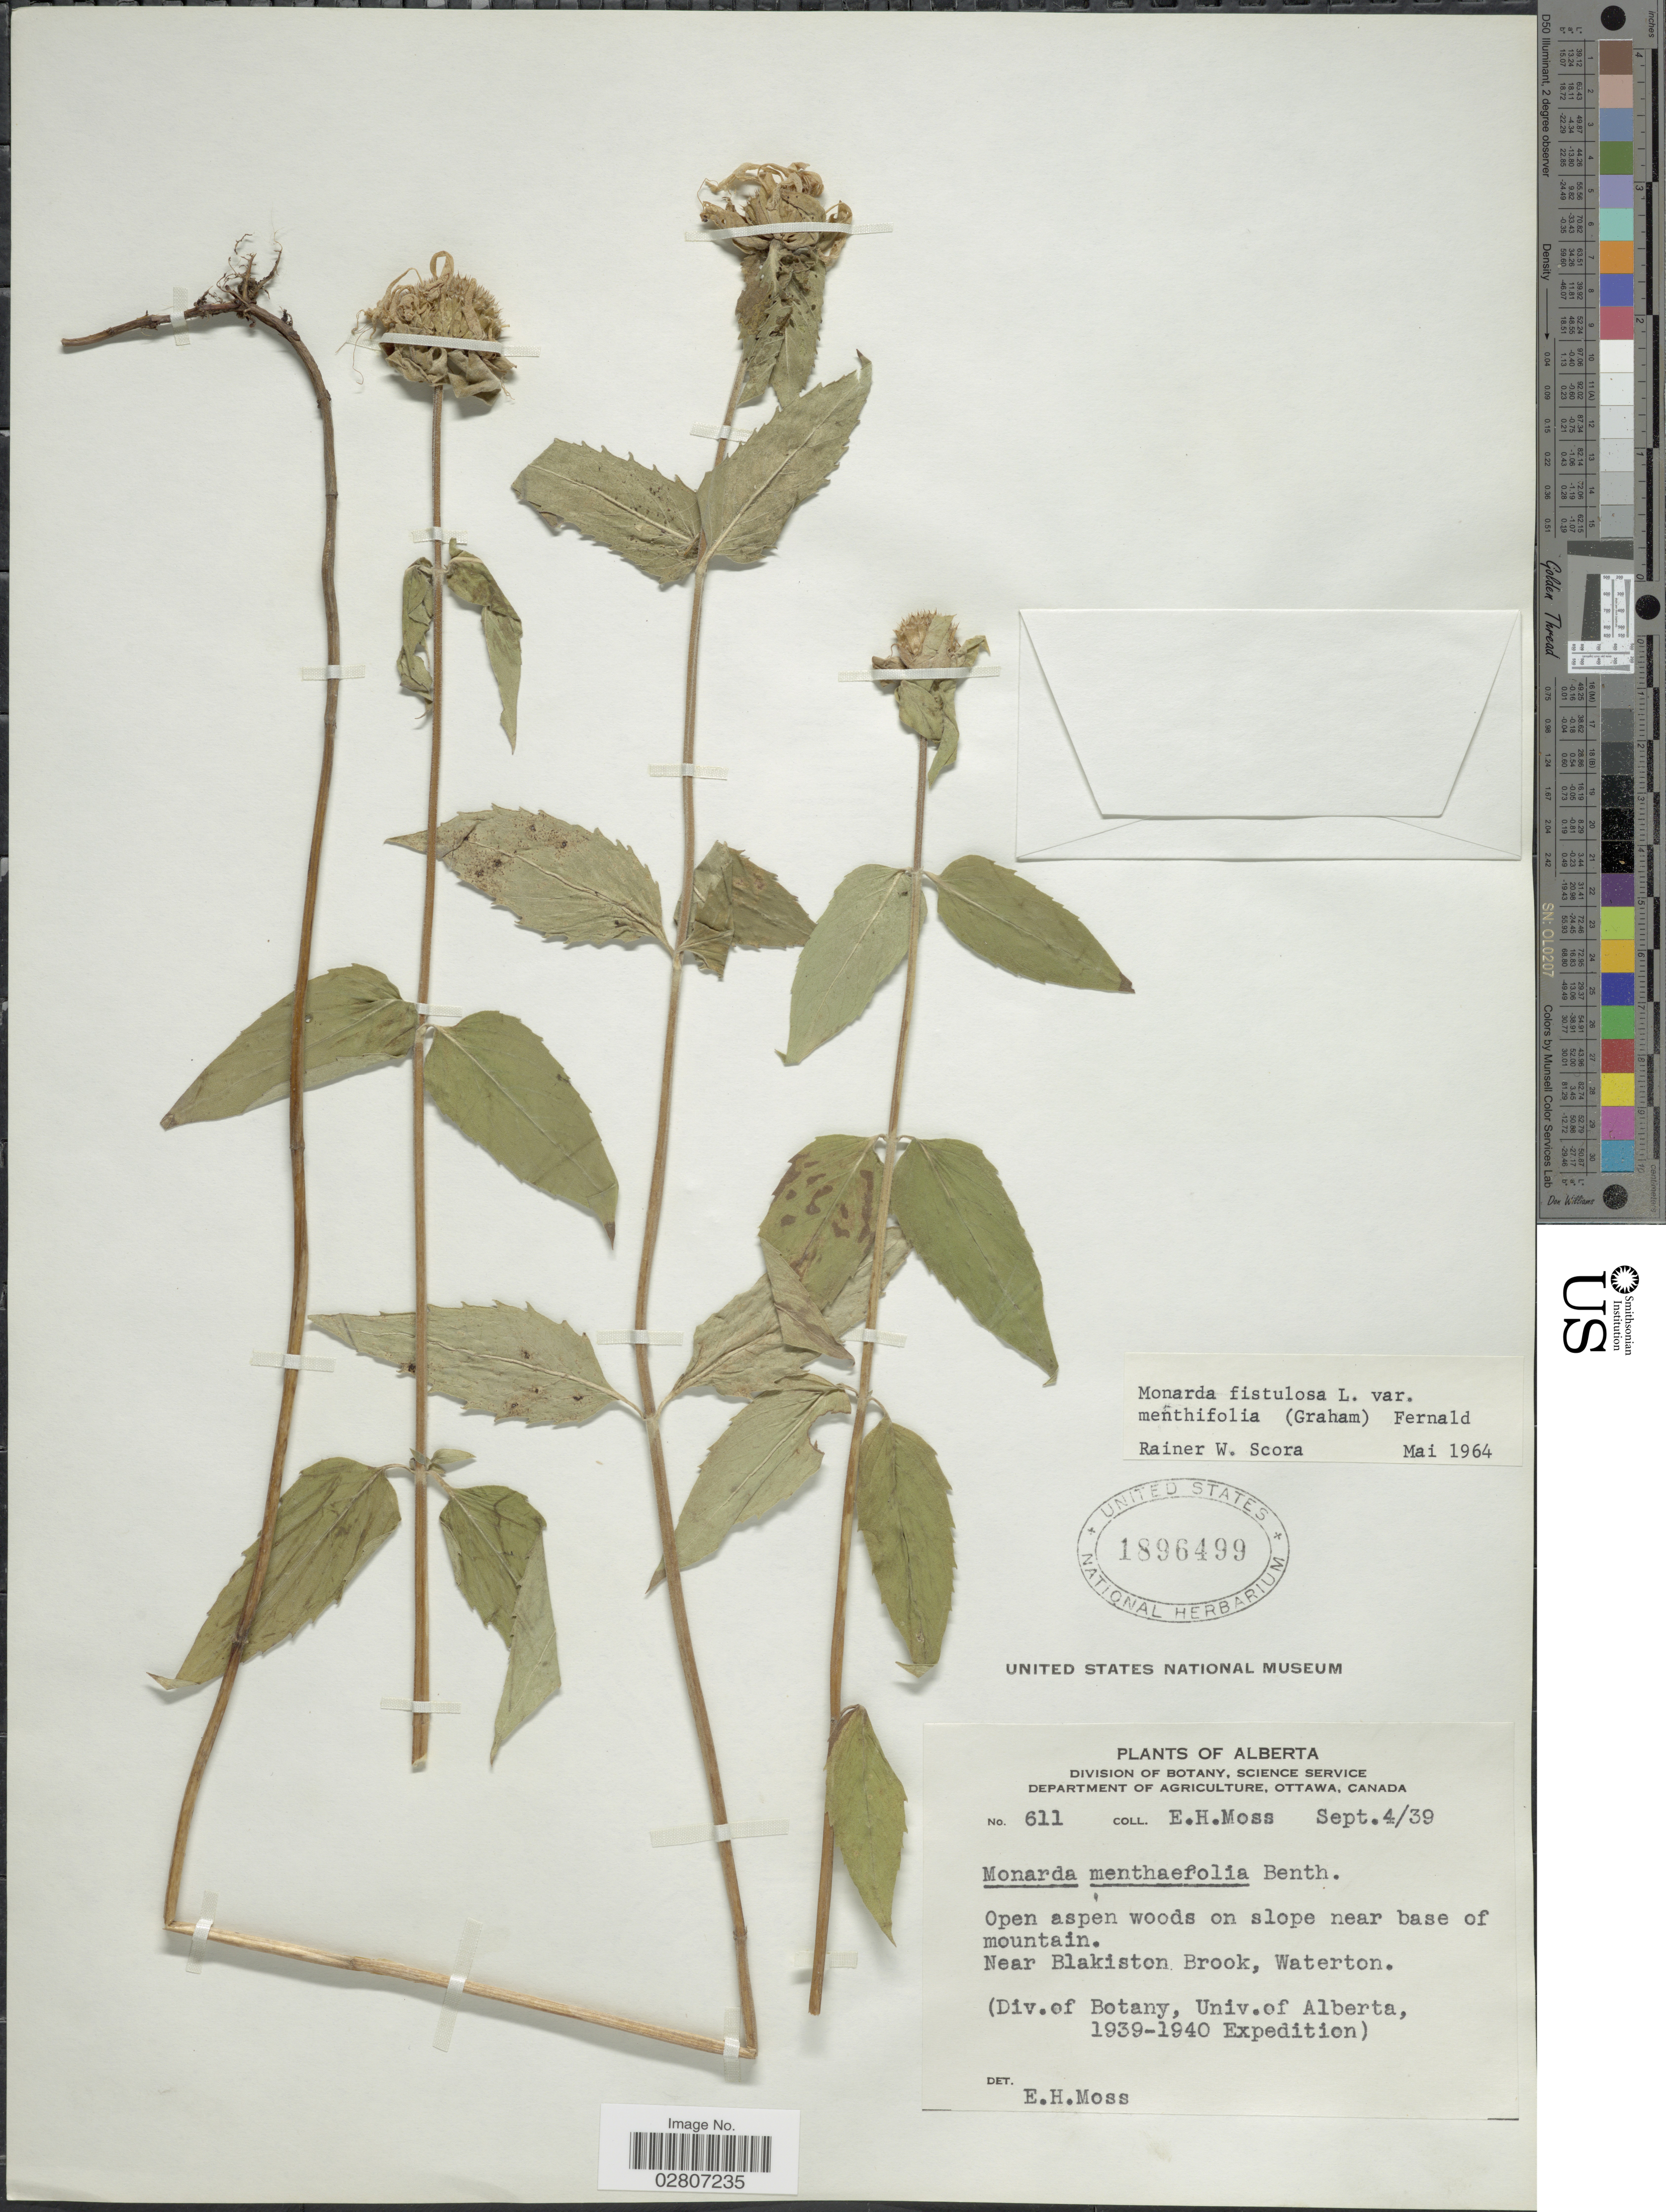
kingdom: Plantae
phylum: Tracheophyta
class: Magnoliopsida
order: Lamiales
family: Lamiaceae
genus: Monarda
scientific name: Monarda fistulosa var. menthifolia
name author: (Graham) Fernald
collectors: E. Moss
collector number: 611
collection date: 1939-09-04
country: Canada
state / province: Alberta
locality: Near Blakiston Brook, Waterton.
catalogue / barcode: US 1896499